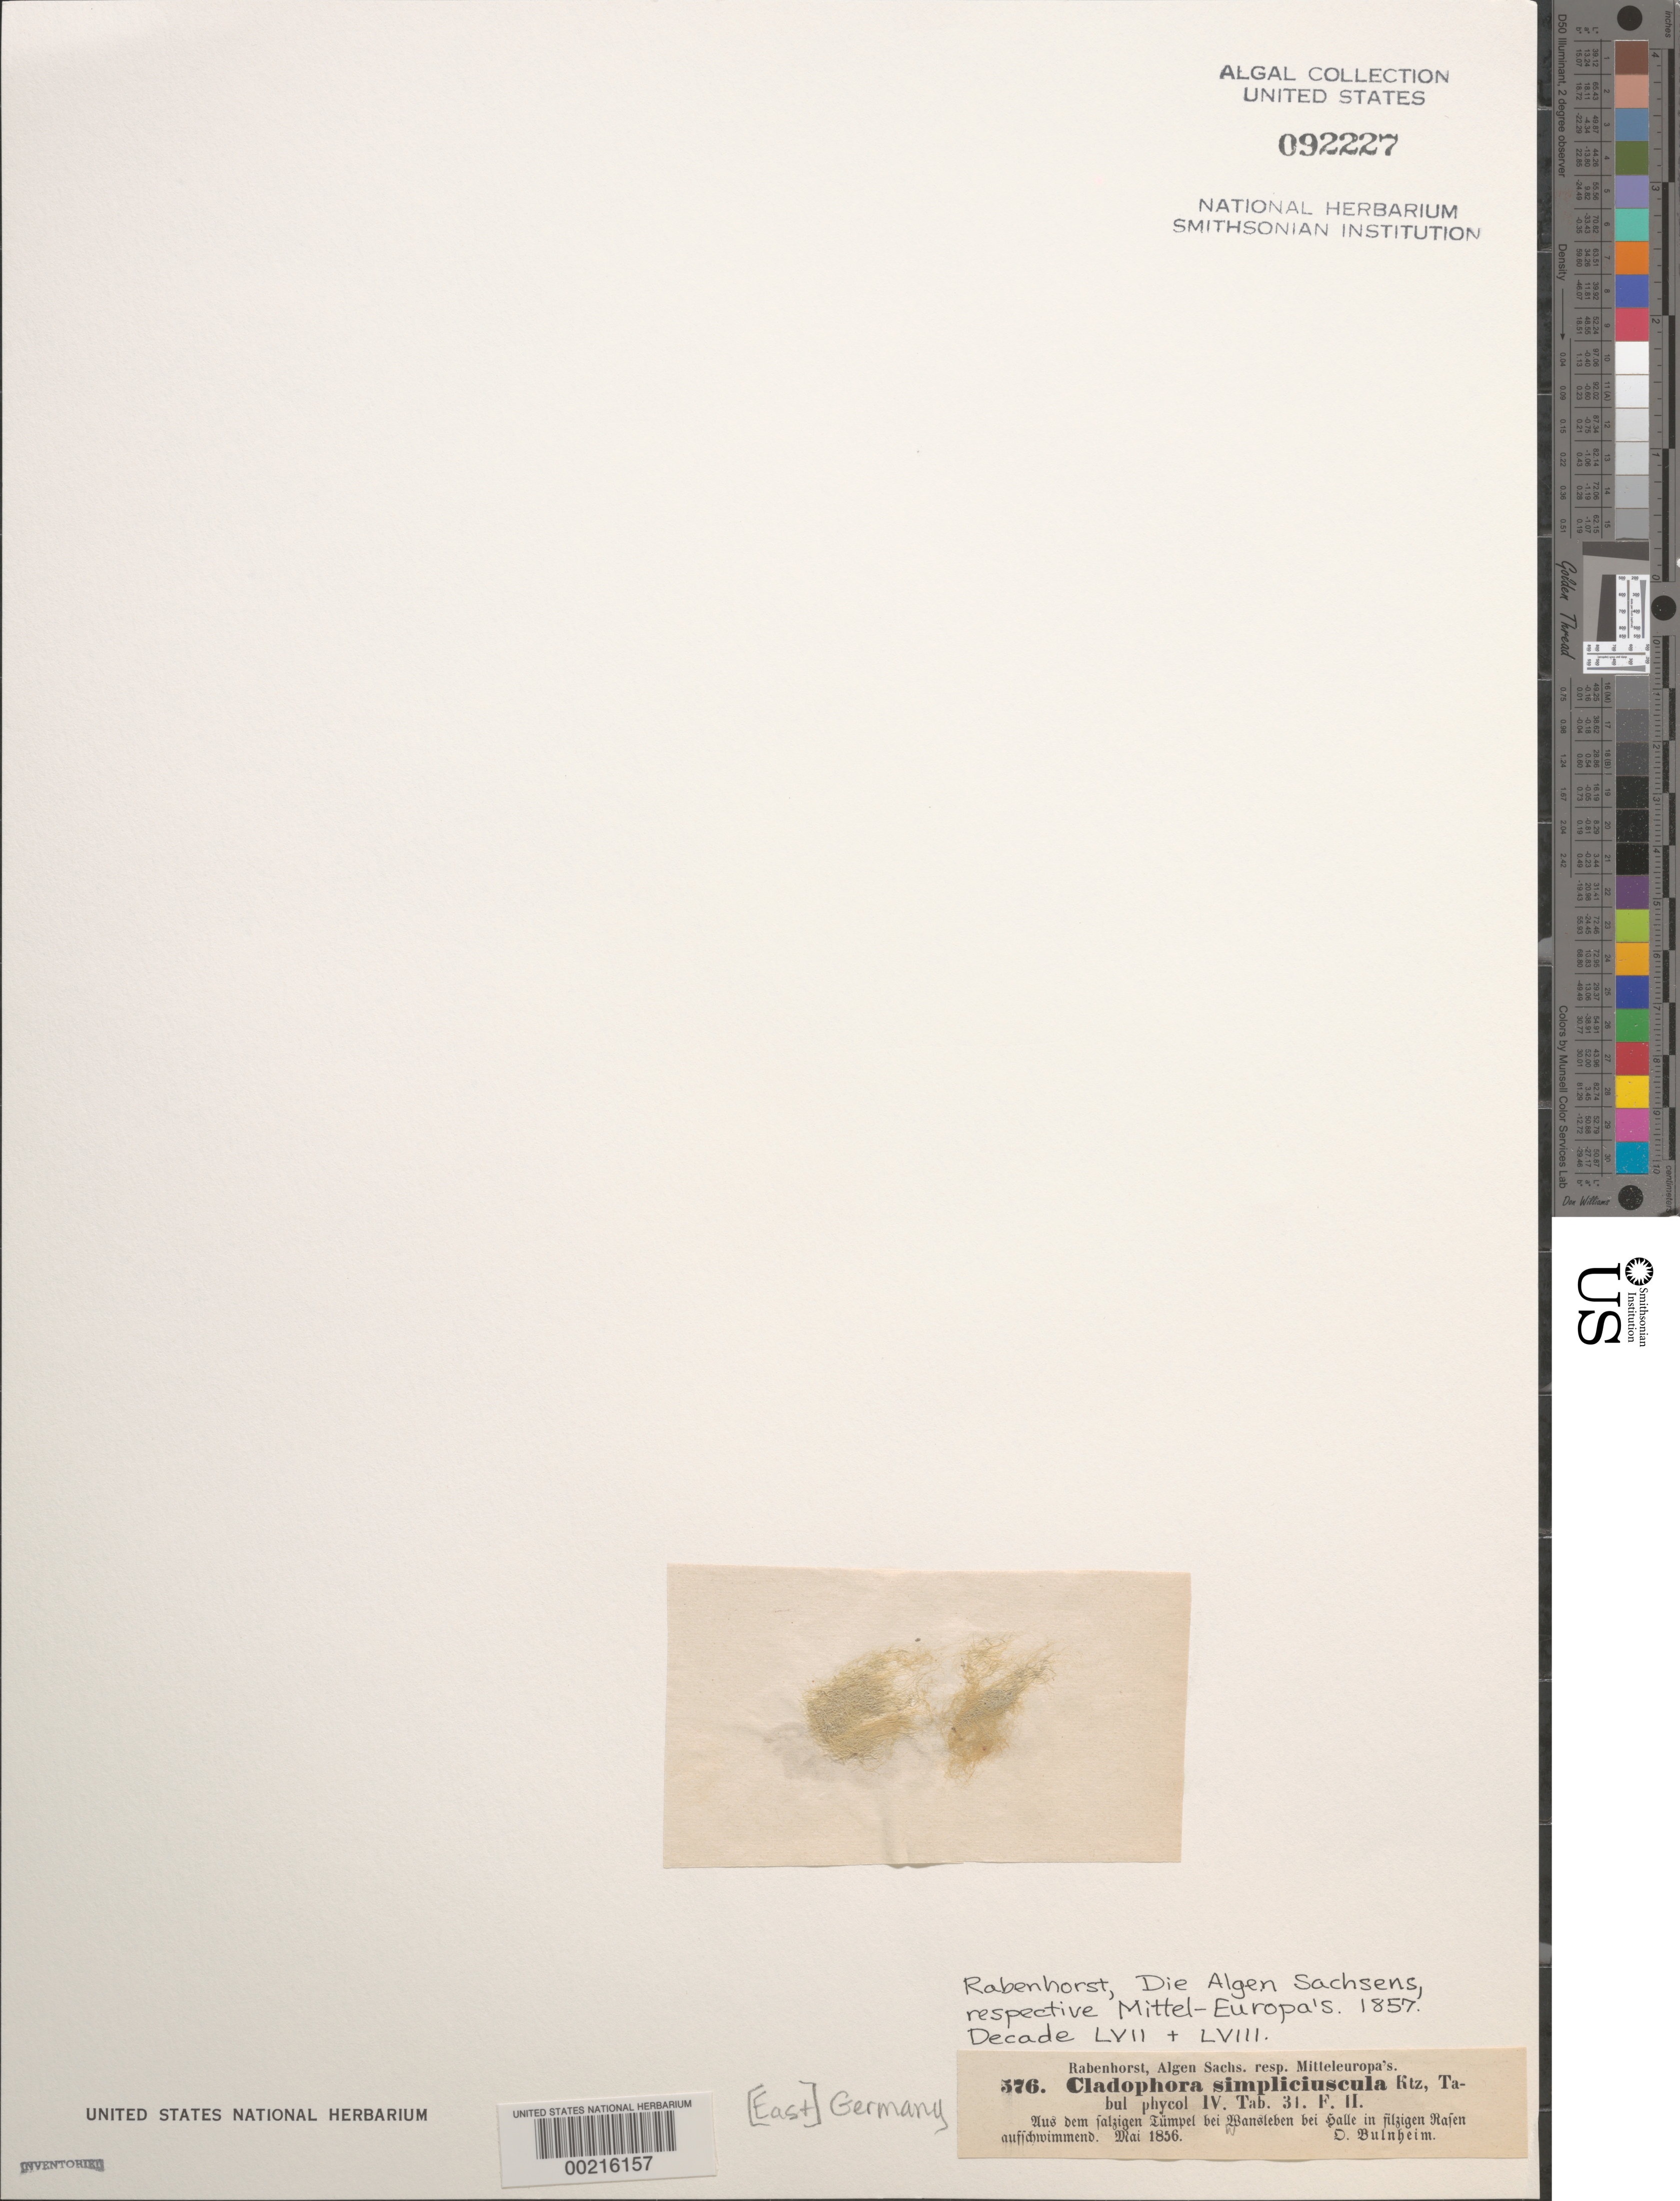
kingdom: Plantae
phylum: Chlorophyta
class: Ulvophyceae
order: Cladophorales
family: Cladophoraceae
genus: Cladophora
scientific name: Cladophora rivularis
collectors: O. Bulnheim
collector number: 576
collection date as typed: May 1856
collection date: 1856-05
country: Germany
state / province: Sachsen-Anhalt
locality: Halle District. Mansleben, near halle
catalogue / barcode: US 92227